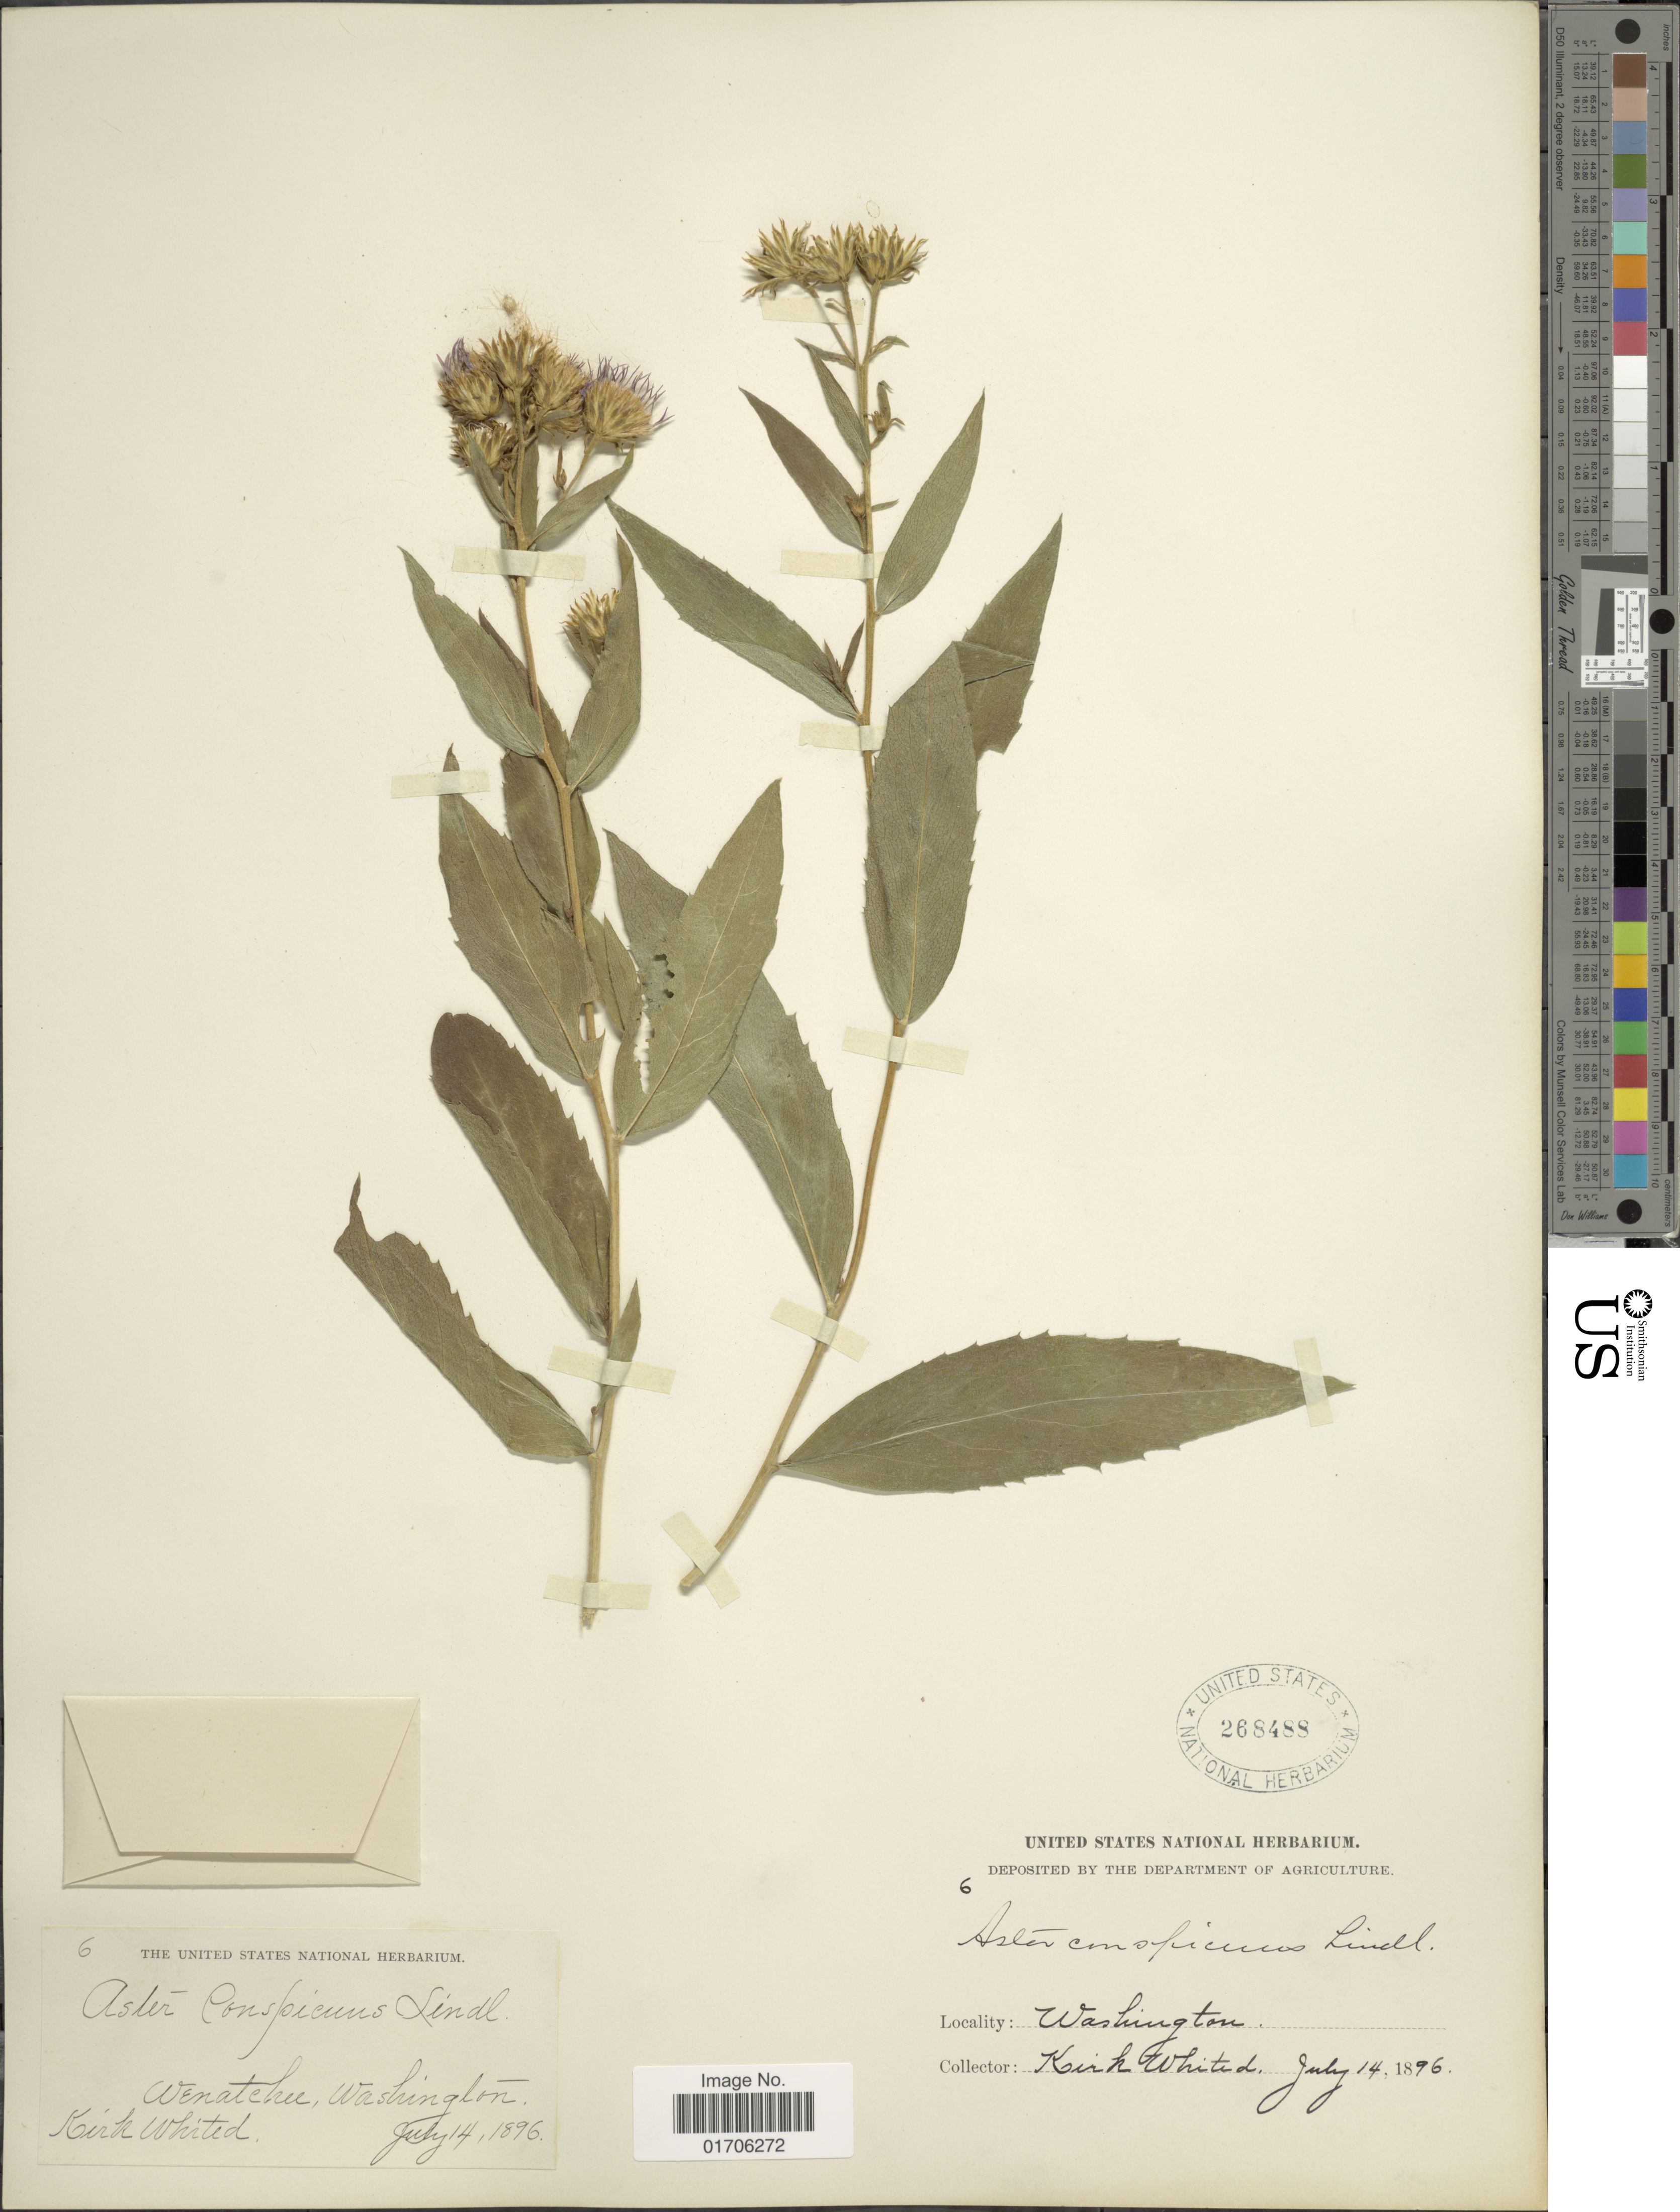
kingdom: Plantae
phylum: Tracheophyta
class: Magnoliopsida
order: Asterales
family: Asteraceae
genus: Eurybia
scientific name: Eurybia conspicua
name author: (Lindl.) G.L. Nesom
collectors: K. Whited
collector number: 6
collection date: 1896-07-14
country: United States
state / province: Washington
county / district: Chelan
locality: Wenatchee, Washington.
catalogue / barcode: US 268488